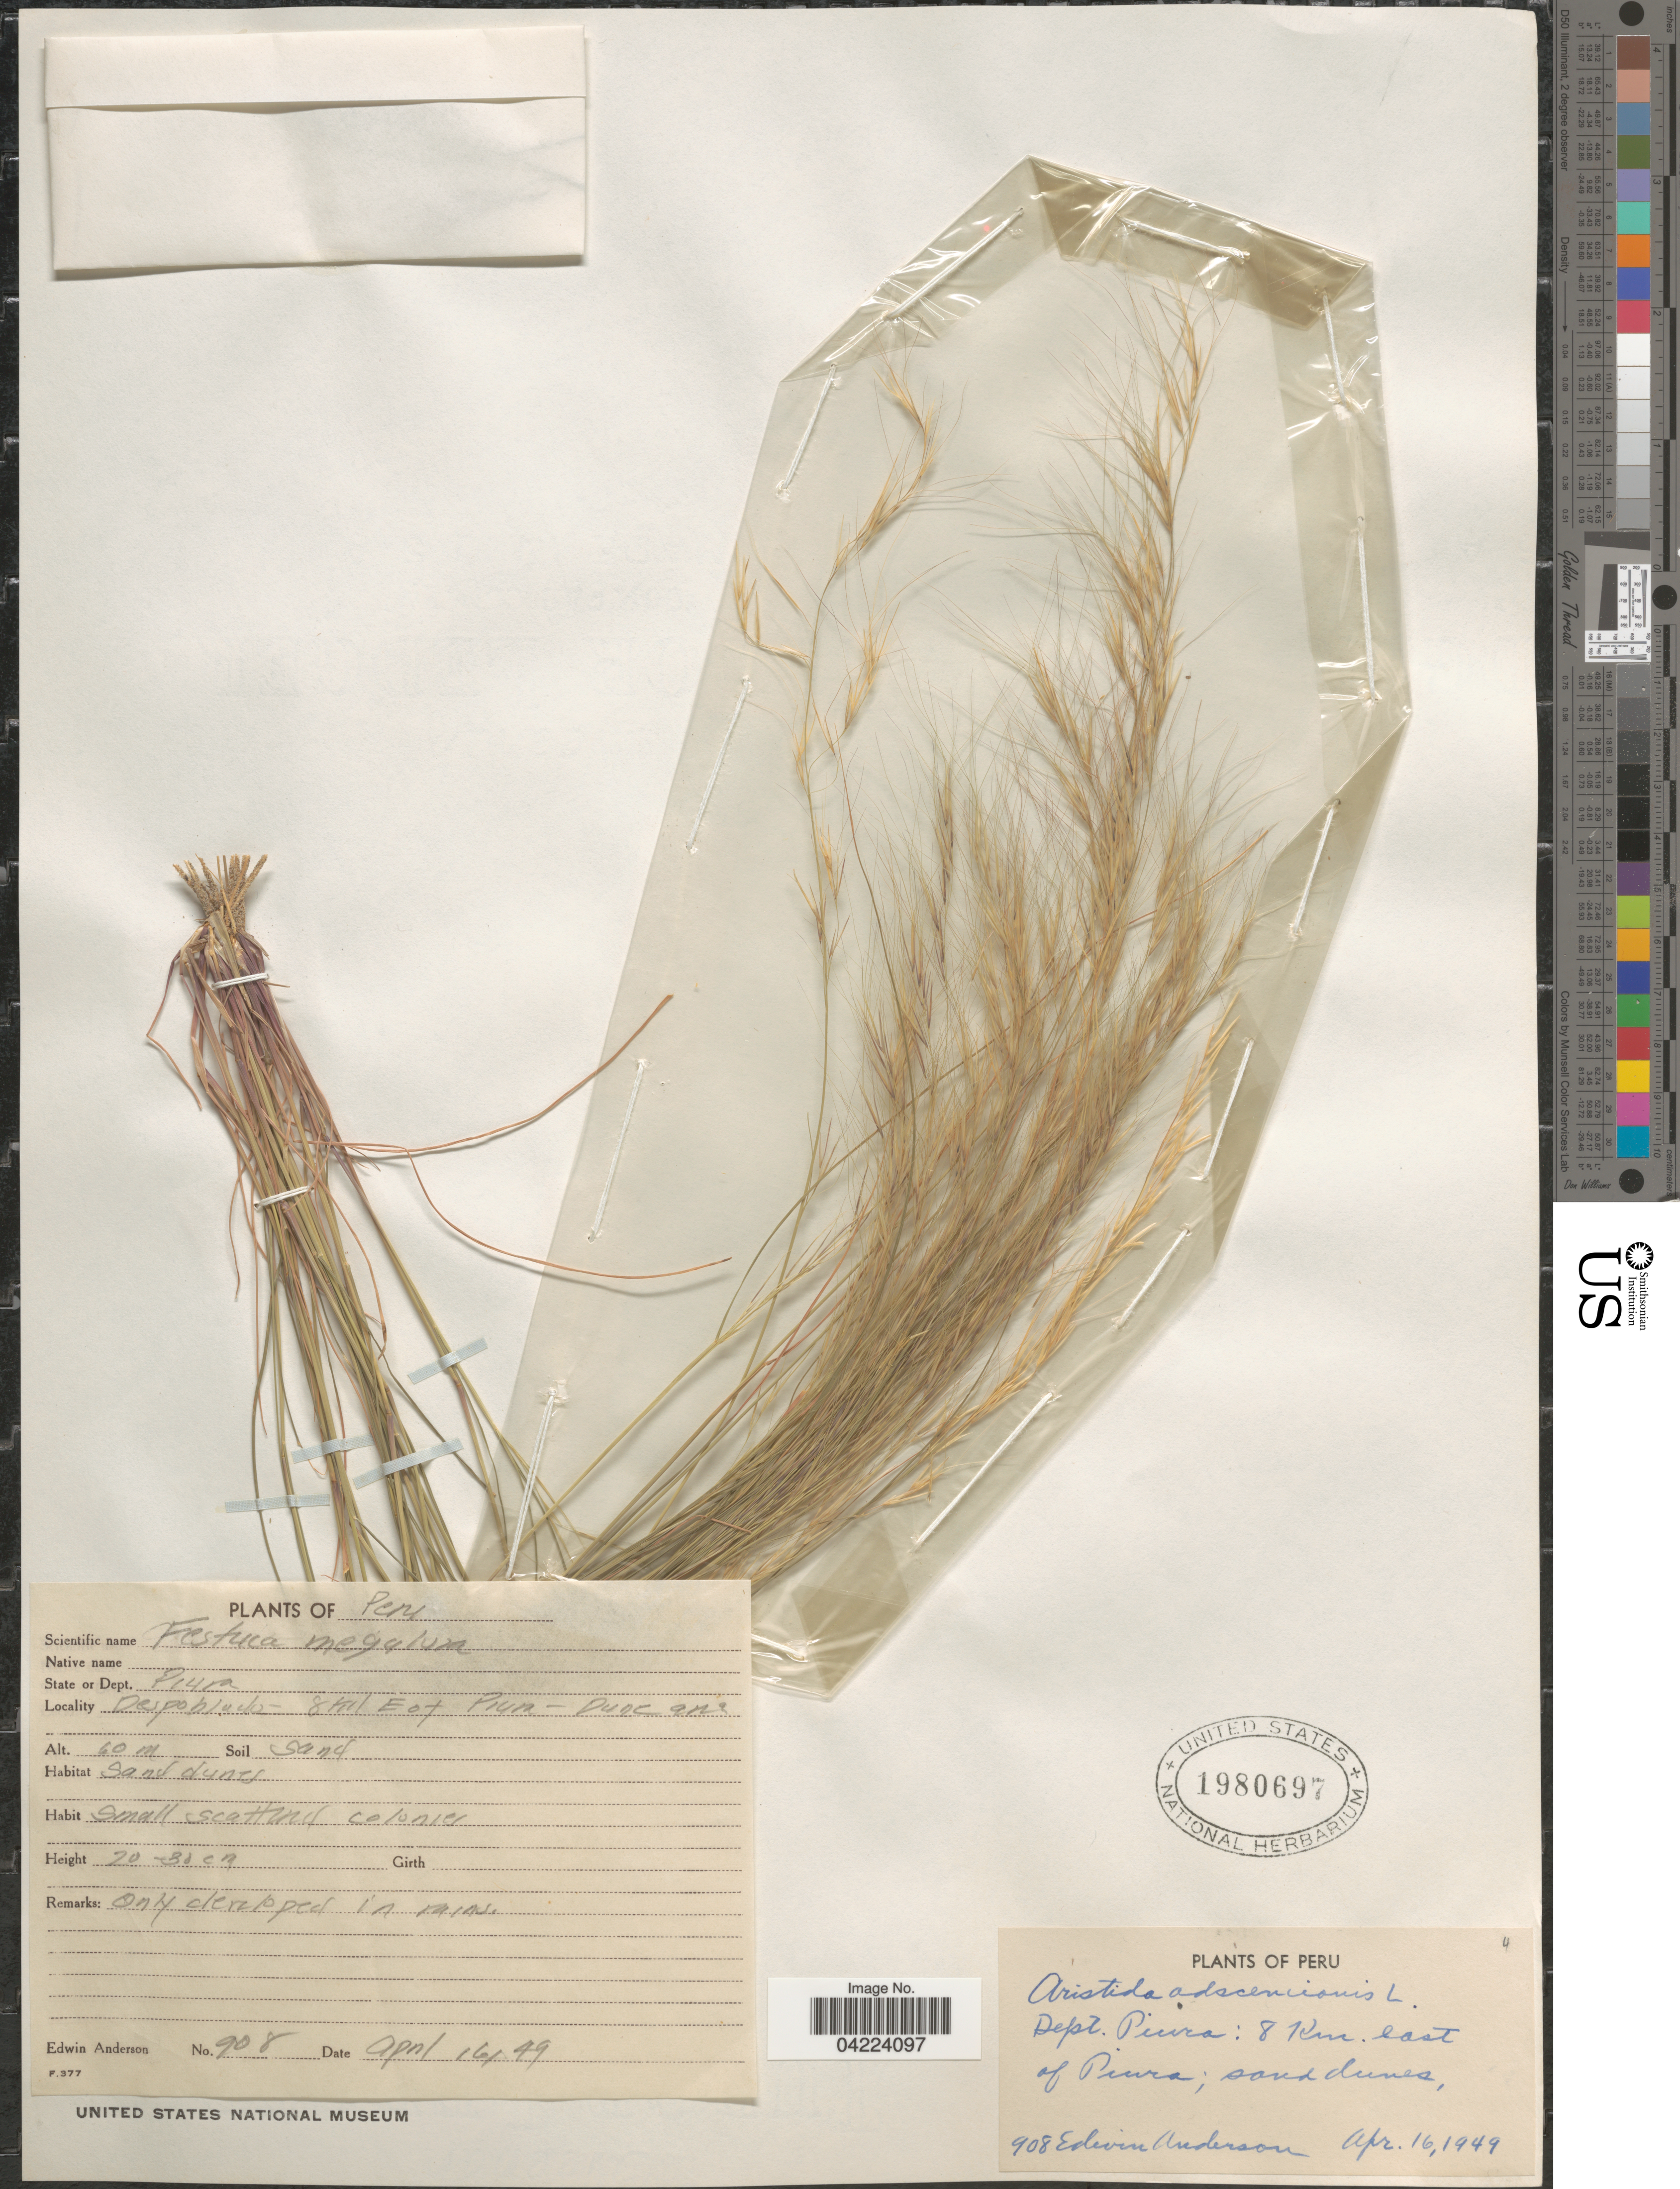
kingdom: Plantae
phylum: Tracheophyta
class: Liliopsida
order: Poales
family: Poaceae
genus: Aristida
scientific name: Aristida adscensionis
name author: L.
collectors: E. Anderson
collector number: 908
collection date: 1949-04-16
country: Peru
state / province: Piura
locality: Dept. Piura: 8 Km. east of Piura.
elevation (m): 60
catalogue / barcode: US 1980697